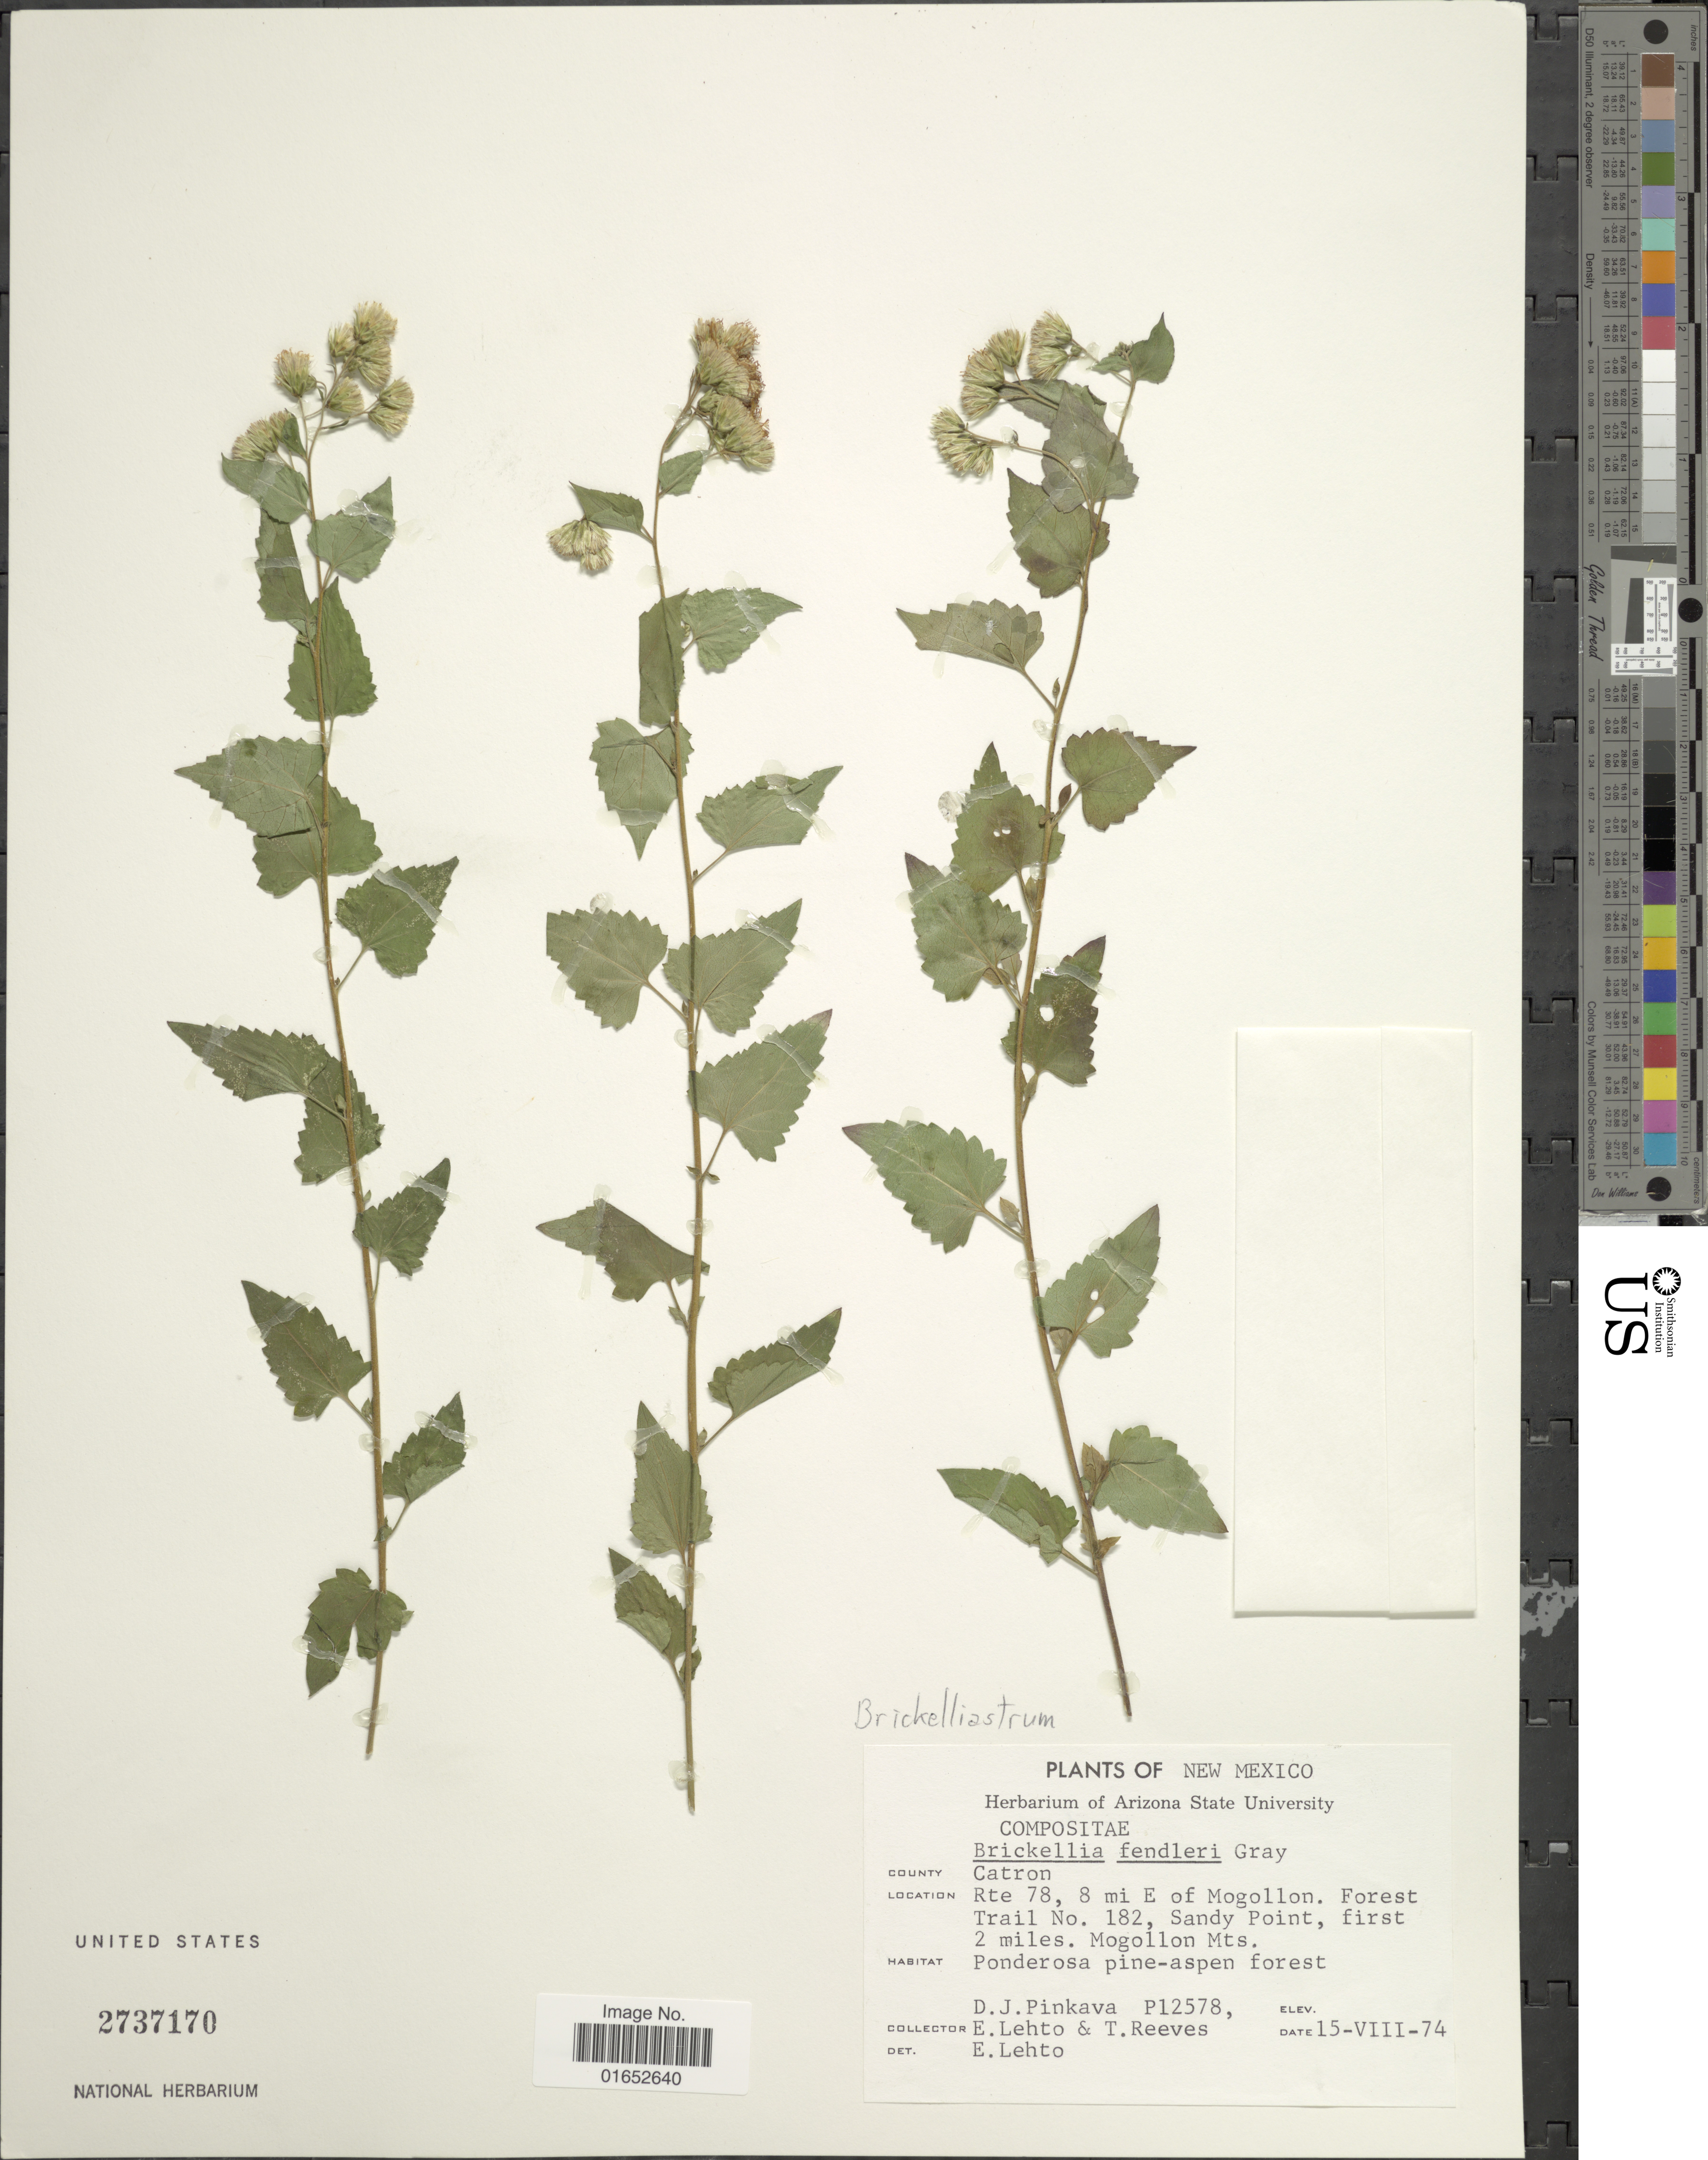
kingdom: Plantae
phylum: Tracheophyta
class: Magnoliopsida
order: Asterales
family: Asteraceae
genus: Brickelliastrum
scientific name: Brickelliastrum fendleri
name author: (A. Gray) R.M. King & H. Rob.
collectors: D. J. Pinkava, E. Lehto & T. Reeves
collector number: P12578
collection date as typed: Transcribed d/m/y: 15/8/74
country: United States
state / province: New Mexico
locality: County Catron, Rte 78, 8 mi E of Mogollon. Forest Trail No. 182, Sandy Point, first 2 miles. Mogollon Mts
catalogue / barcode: US 2737170